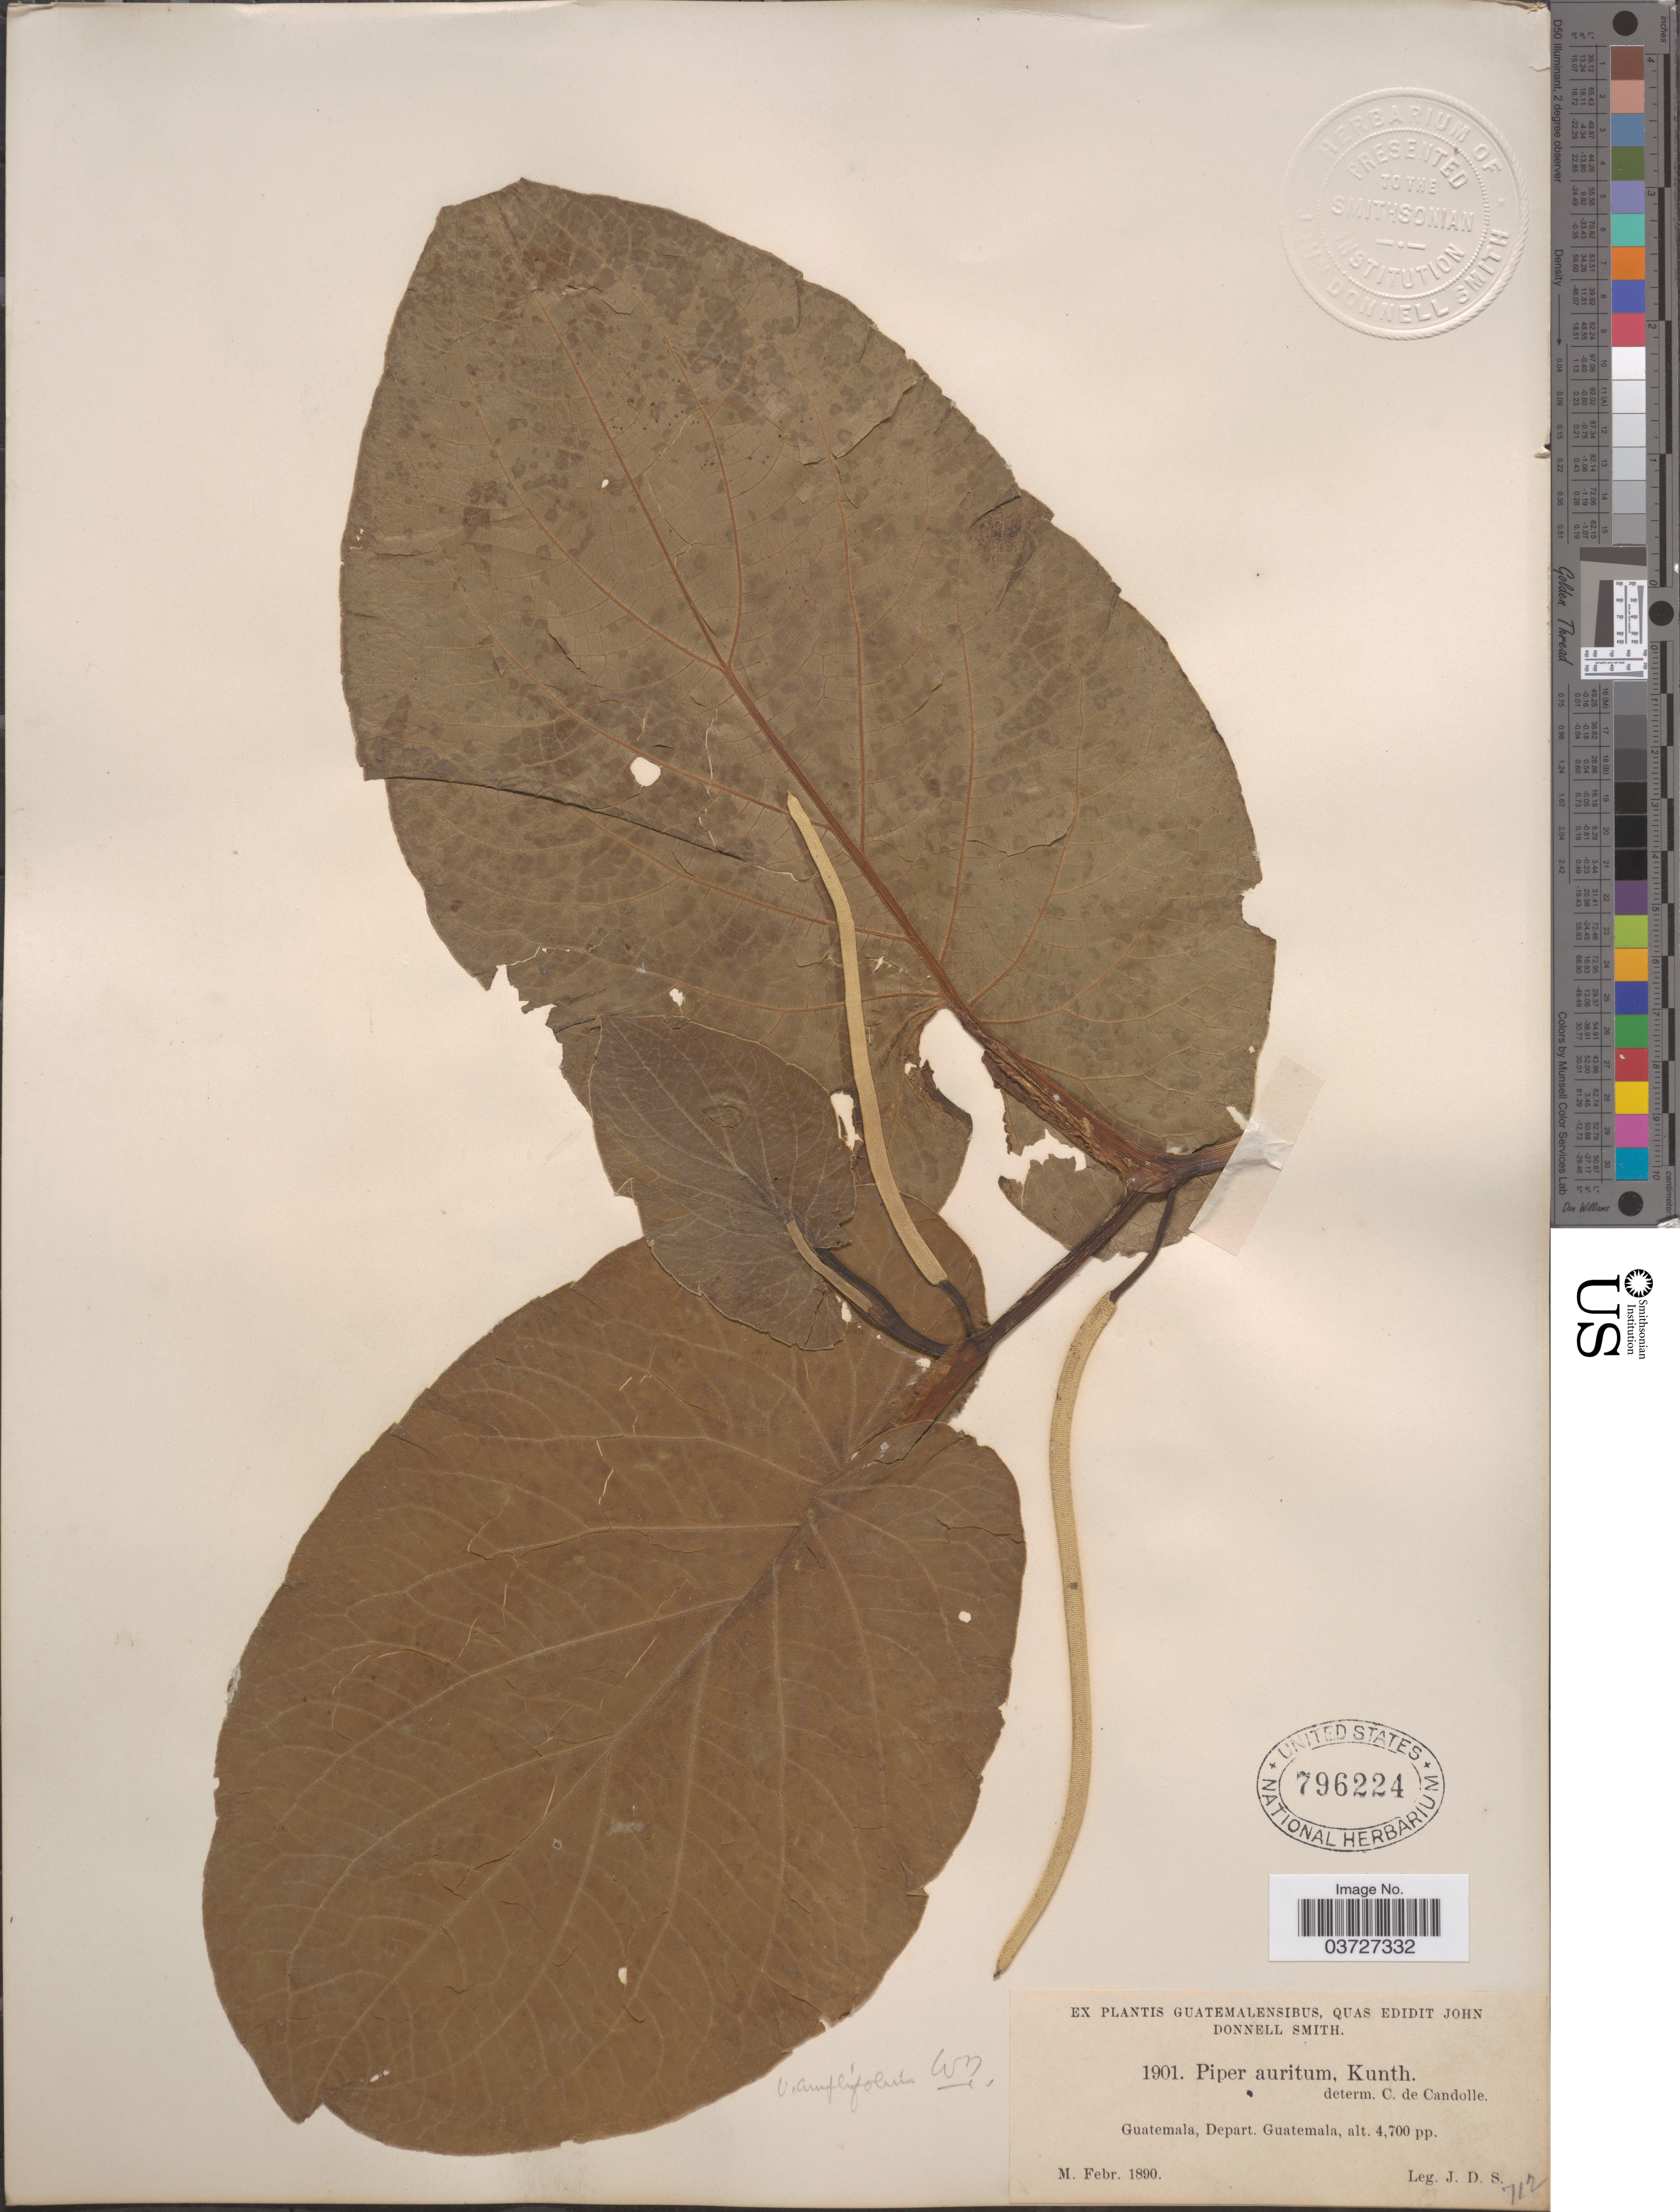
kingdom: Plantae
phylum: Tracheophyta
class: Magnoliopsida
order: Piperales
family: Piperaceae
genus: Piper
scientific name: Piper auritum var. amplifolium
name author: C. DC.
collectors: J. Donnell Smith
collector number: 1901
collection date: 1890-02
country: Guatemala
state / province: Guatemala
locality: Depart. Guatemala.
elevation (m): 1433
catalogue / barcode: US 796224